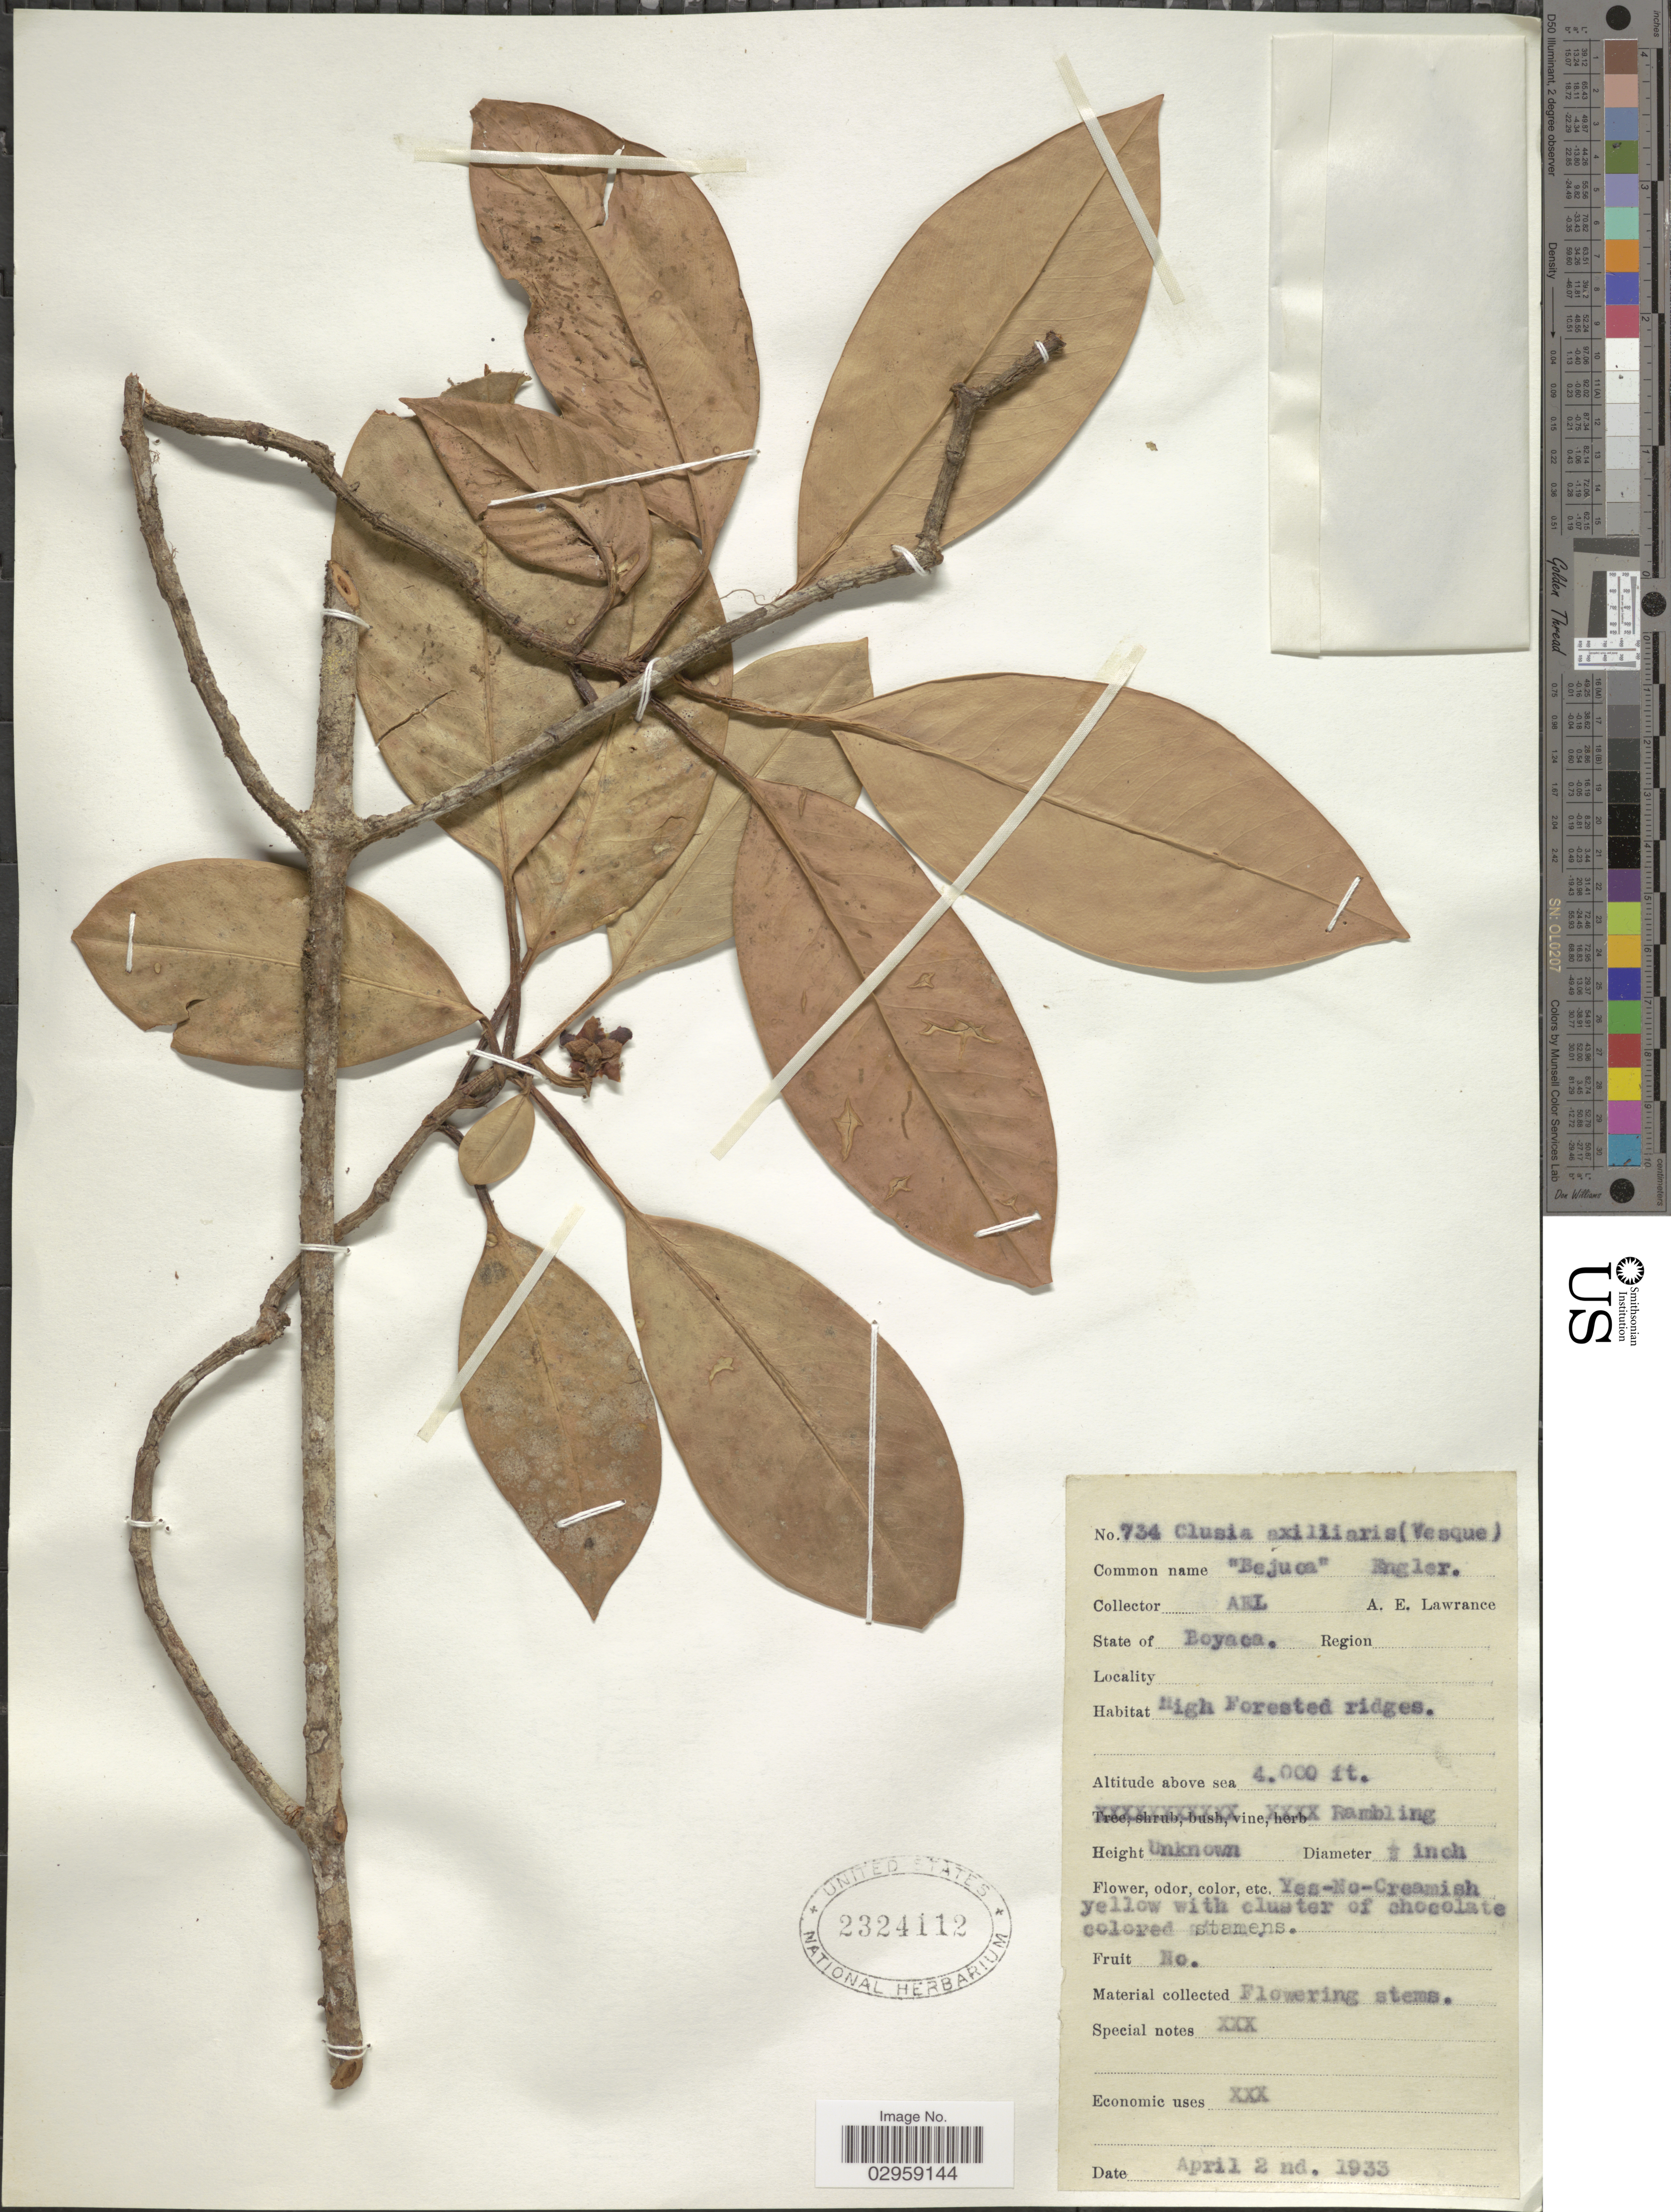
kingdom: Plantae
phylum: Tracheophyta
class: Magnoliopsida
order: Malpighiales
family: Clusiaceae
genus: Clusia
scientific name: Clusia axillaris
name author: Engl.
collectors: A. Lawrance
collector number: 734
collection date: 1933-04-02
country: Colombia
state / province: Boyacá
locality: High Forested ridges.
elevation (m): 1219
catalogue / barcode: US 2324112